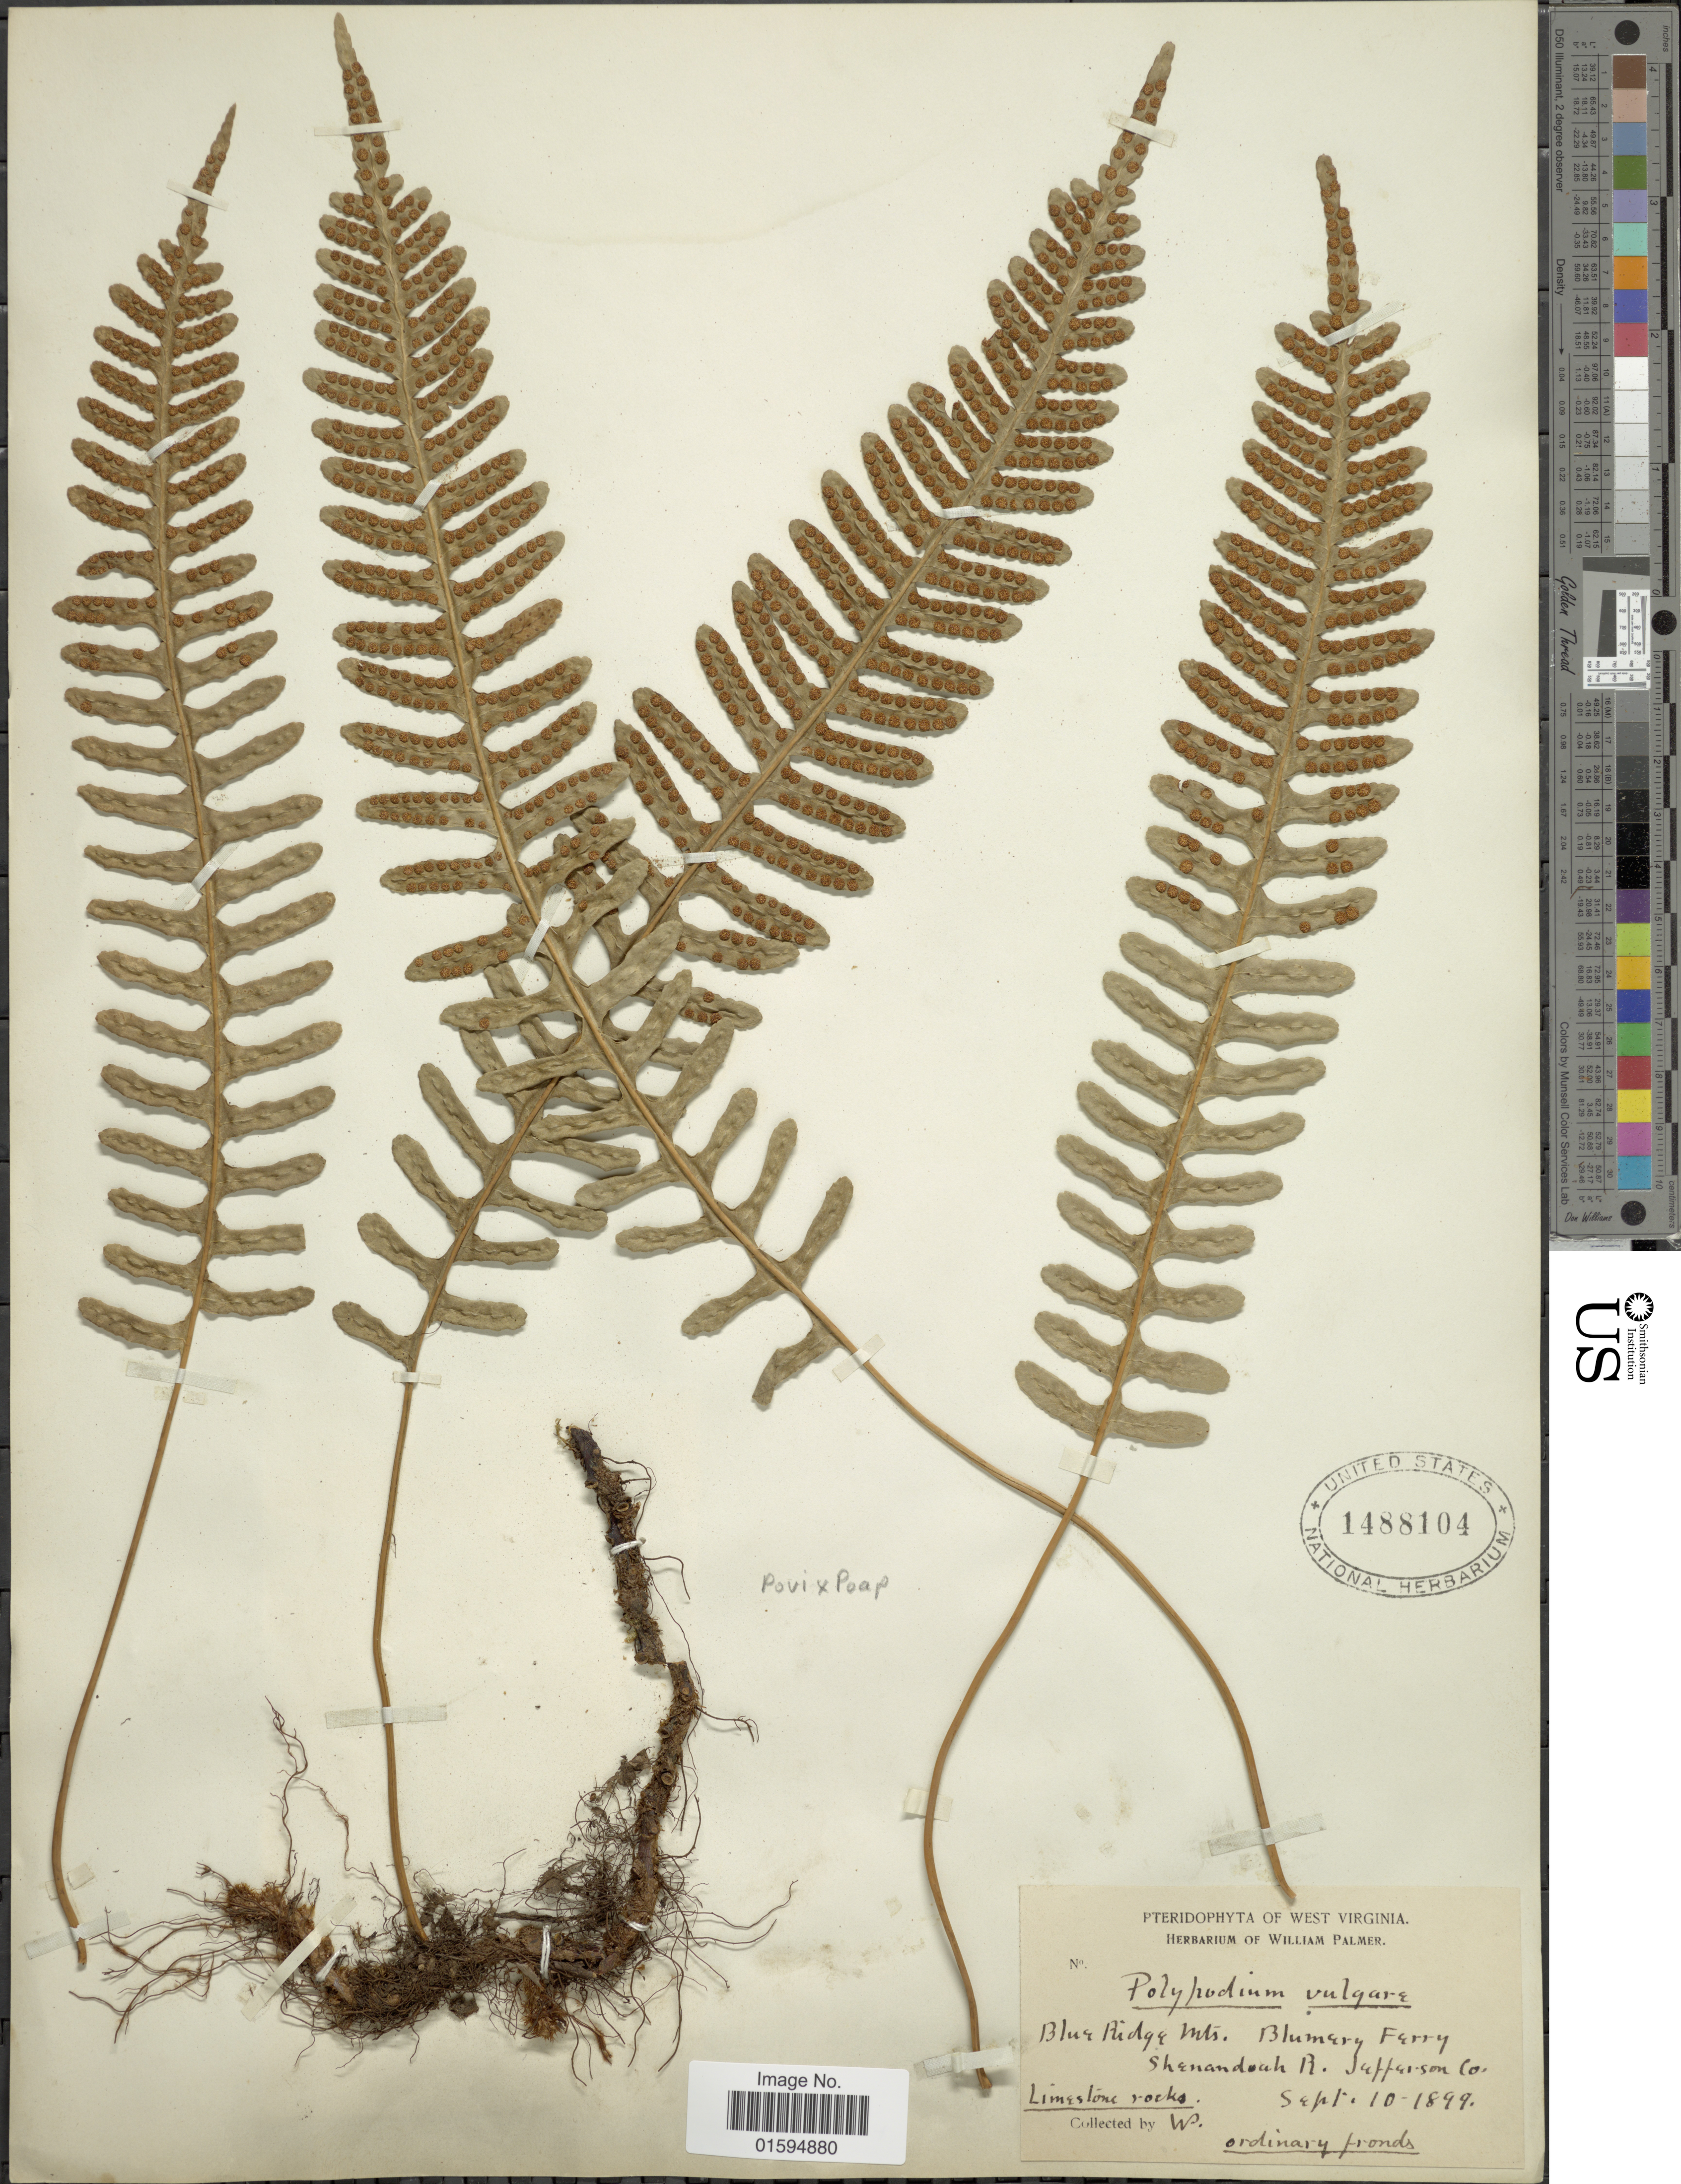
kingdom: Plantae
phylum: Tracheophyta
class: Polypodiopsida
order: Polypodiales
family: Polypodiaceae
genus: Polypodium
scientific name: Polypodium virginianum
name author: L.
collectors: W. Palmer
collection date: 1899-09-10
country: United States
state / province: West Virginia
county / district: Jefferson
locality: Blue Ridge Mts.Blimary Furry, Shenandoah R. Jefferson Co.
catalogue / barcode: US 1488104